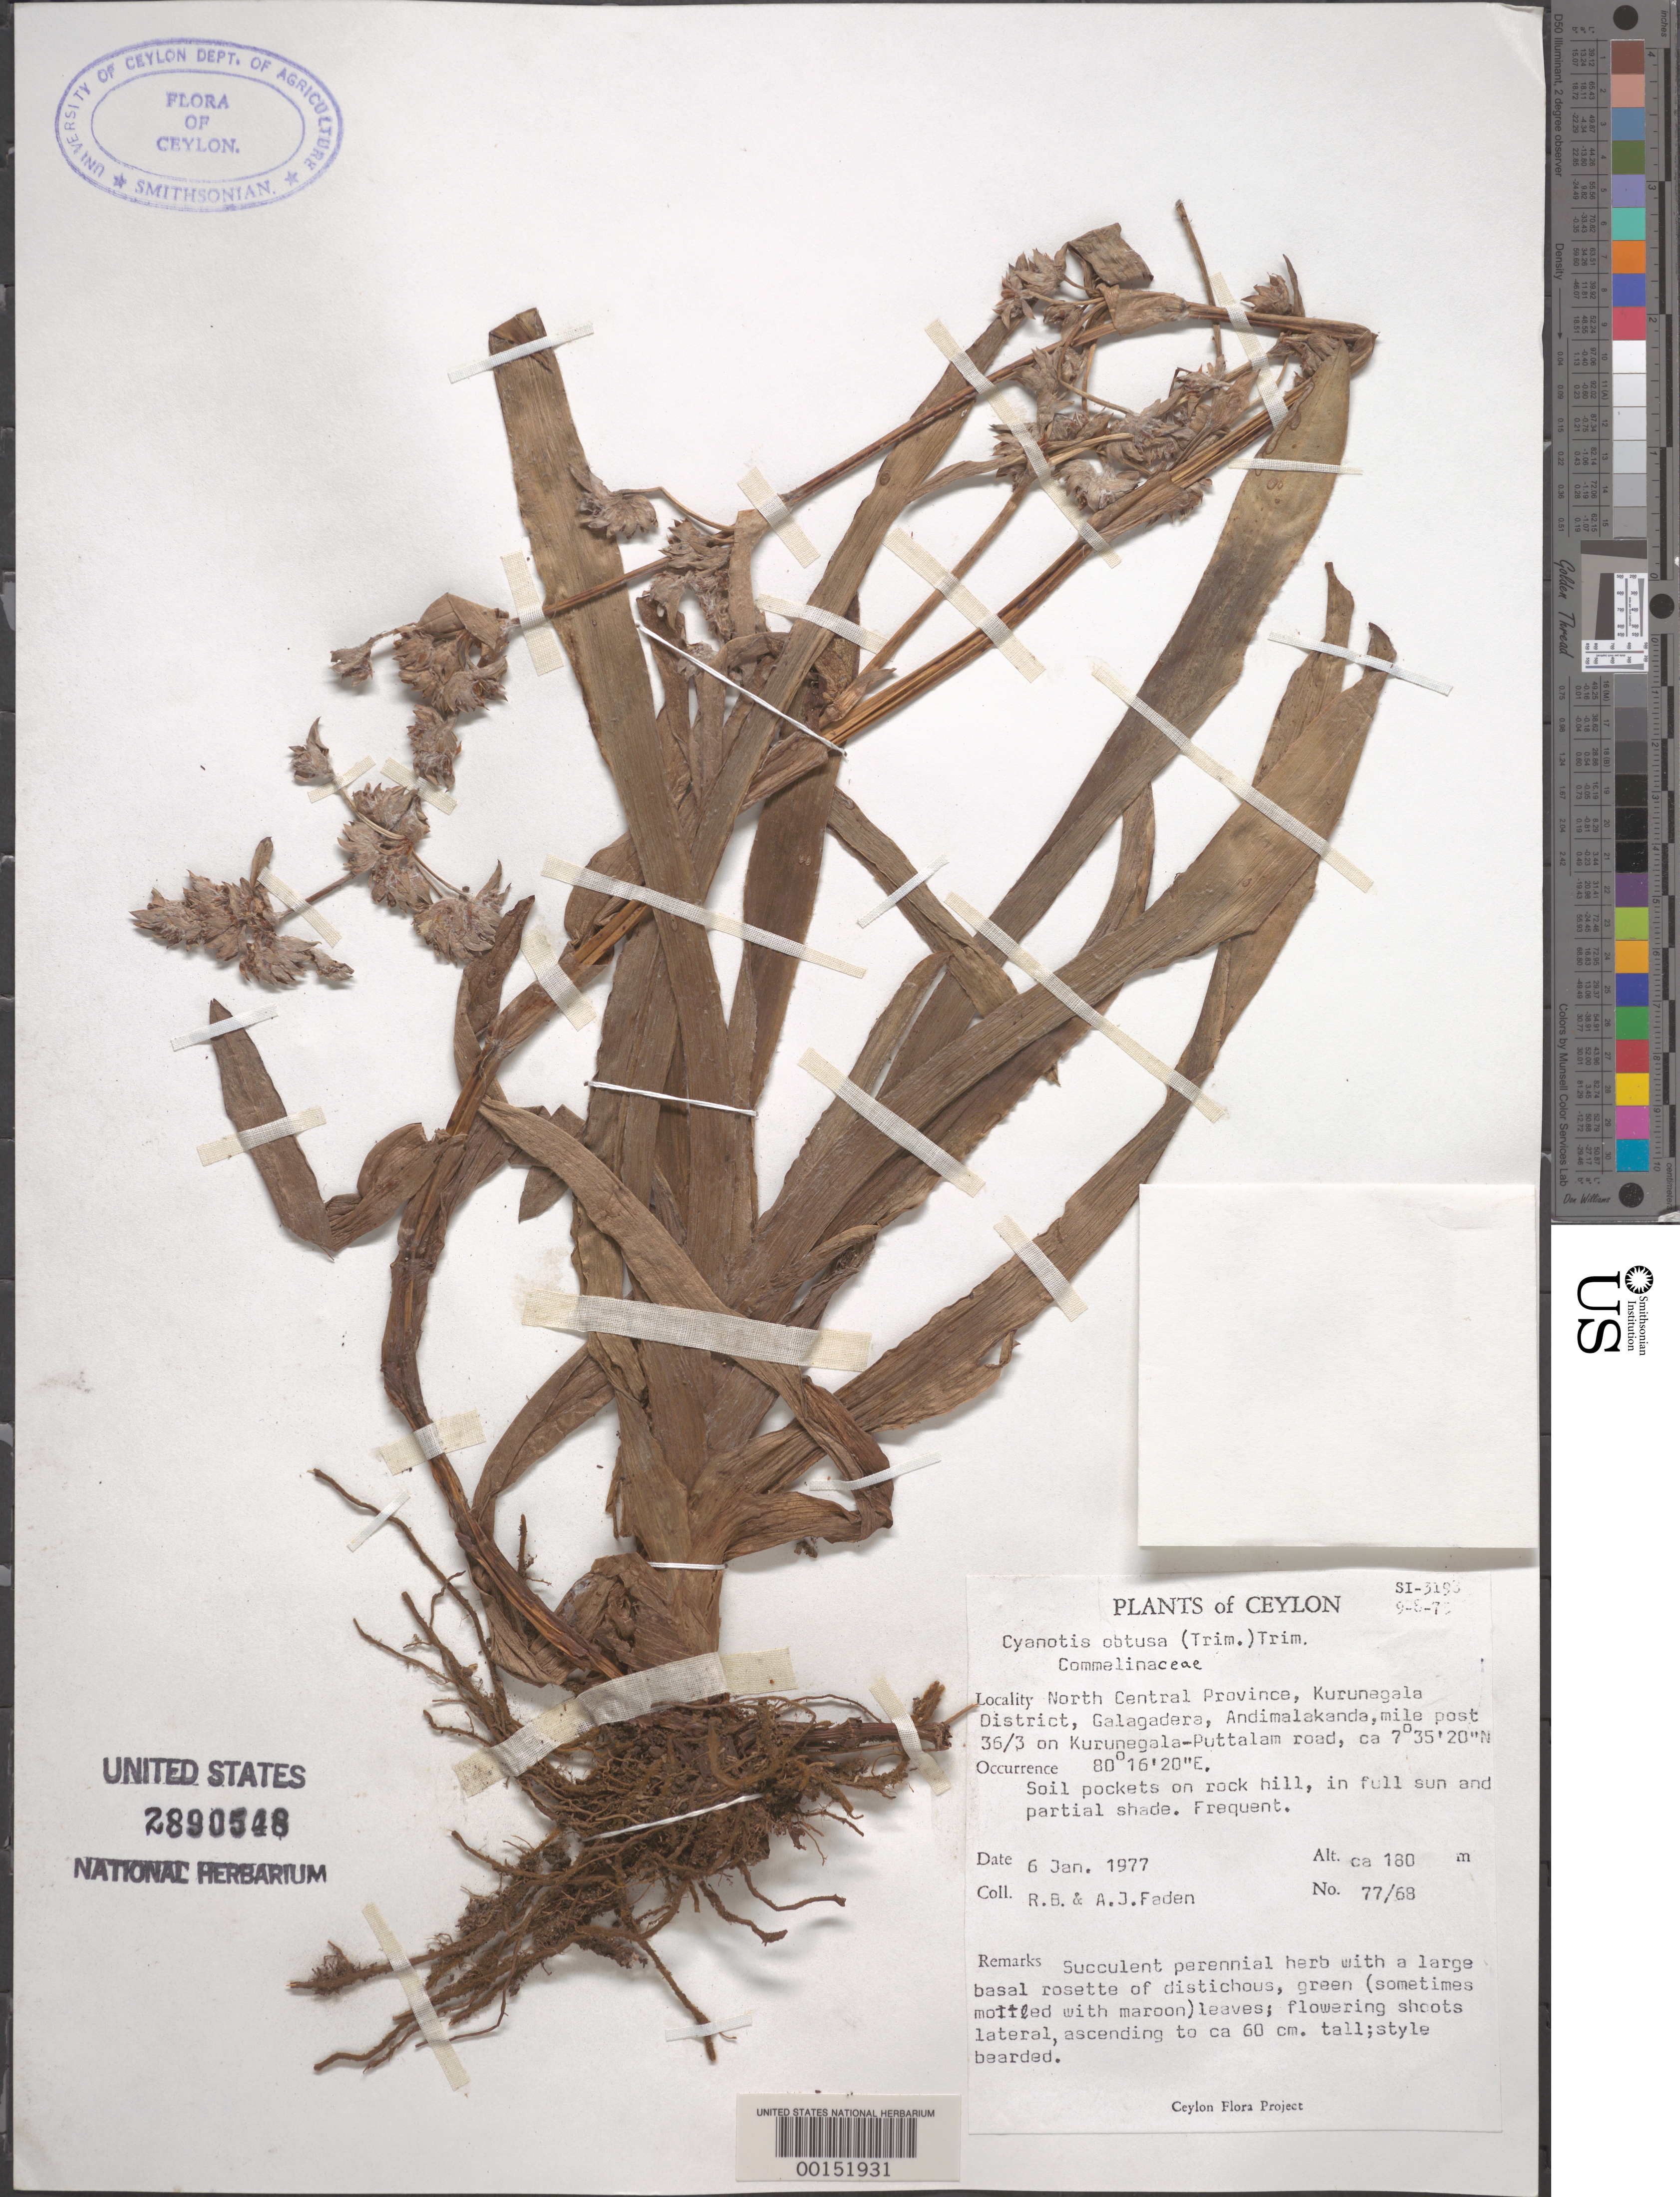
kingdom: Plantae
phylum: Tracheophyta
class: Liliopsida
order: Commelinales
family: Commelinaceae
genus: Cyanotis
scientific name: Cyanotis obtusa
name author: (Trimen) Trimen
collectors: R. B. Faden & A. J. Faden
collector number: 77/68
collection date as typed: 06 Jan 1977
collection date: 1977-01-06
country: Sri Lanka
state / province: North Western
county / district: Kurunegala Dist.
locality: Galagadera, andimalakanda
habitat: Soil pockets on rock, full and partial sun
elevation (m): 180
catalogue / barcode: US 2890548